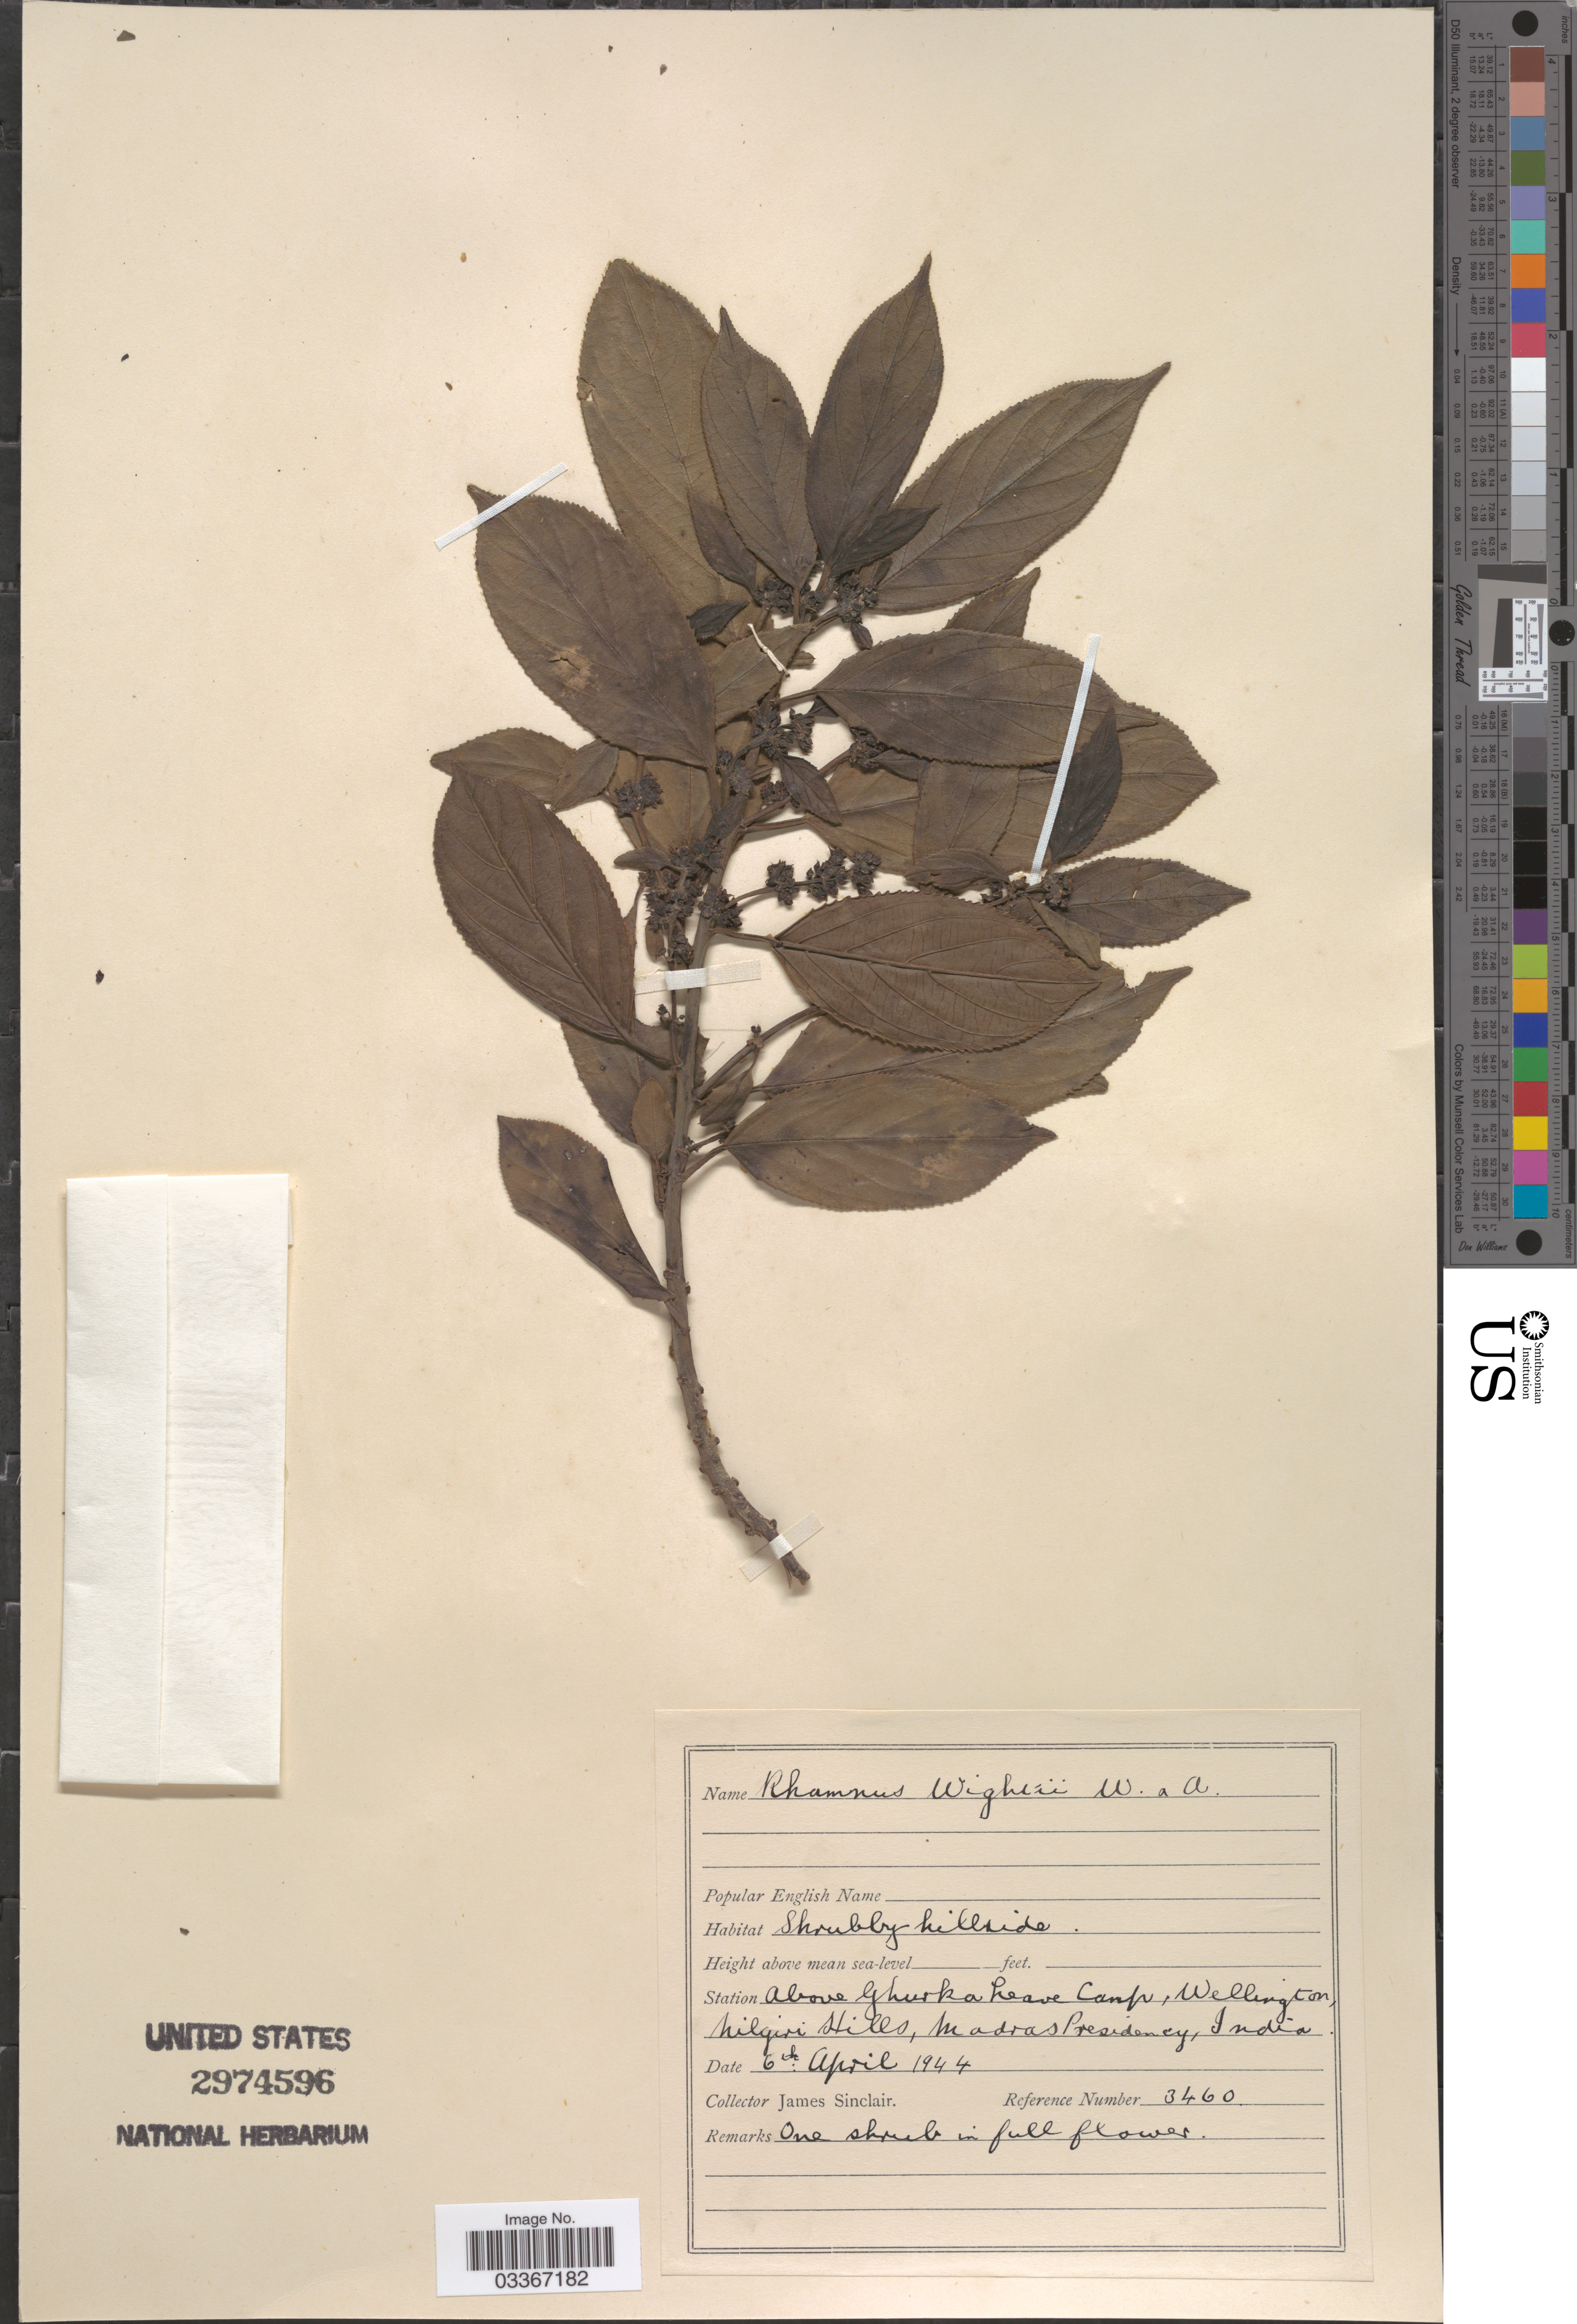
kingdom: Plantae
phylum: Tracheophyta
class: Magnoliopsida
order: Rosales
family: Rhamnaceae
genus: Rhamnus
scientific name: Rhamnus wightii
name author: Wight & Arn.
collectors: J. Sinclair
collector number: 3460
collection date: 1944-04-06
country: India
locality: Station Above Ghurka Leave Camp, Wellington, hiligiri Hills, Madras Presidency.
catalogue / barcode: US 2974596